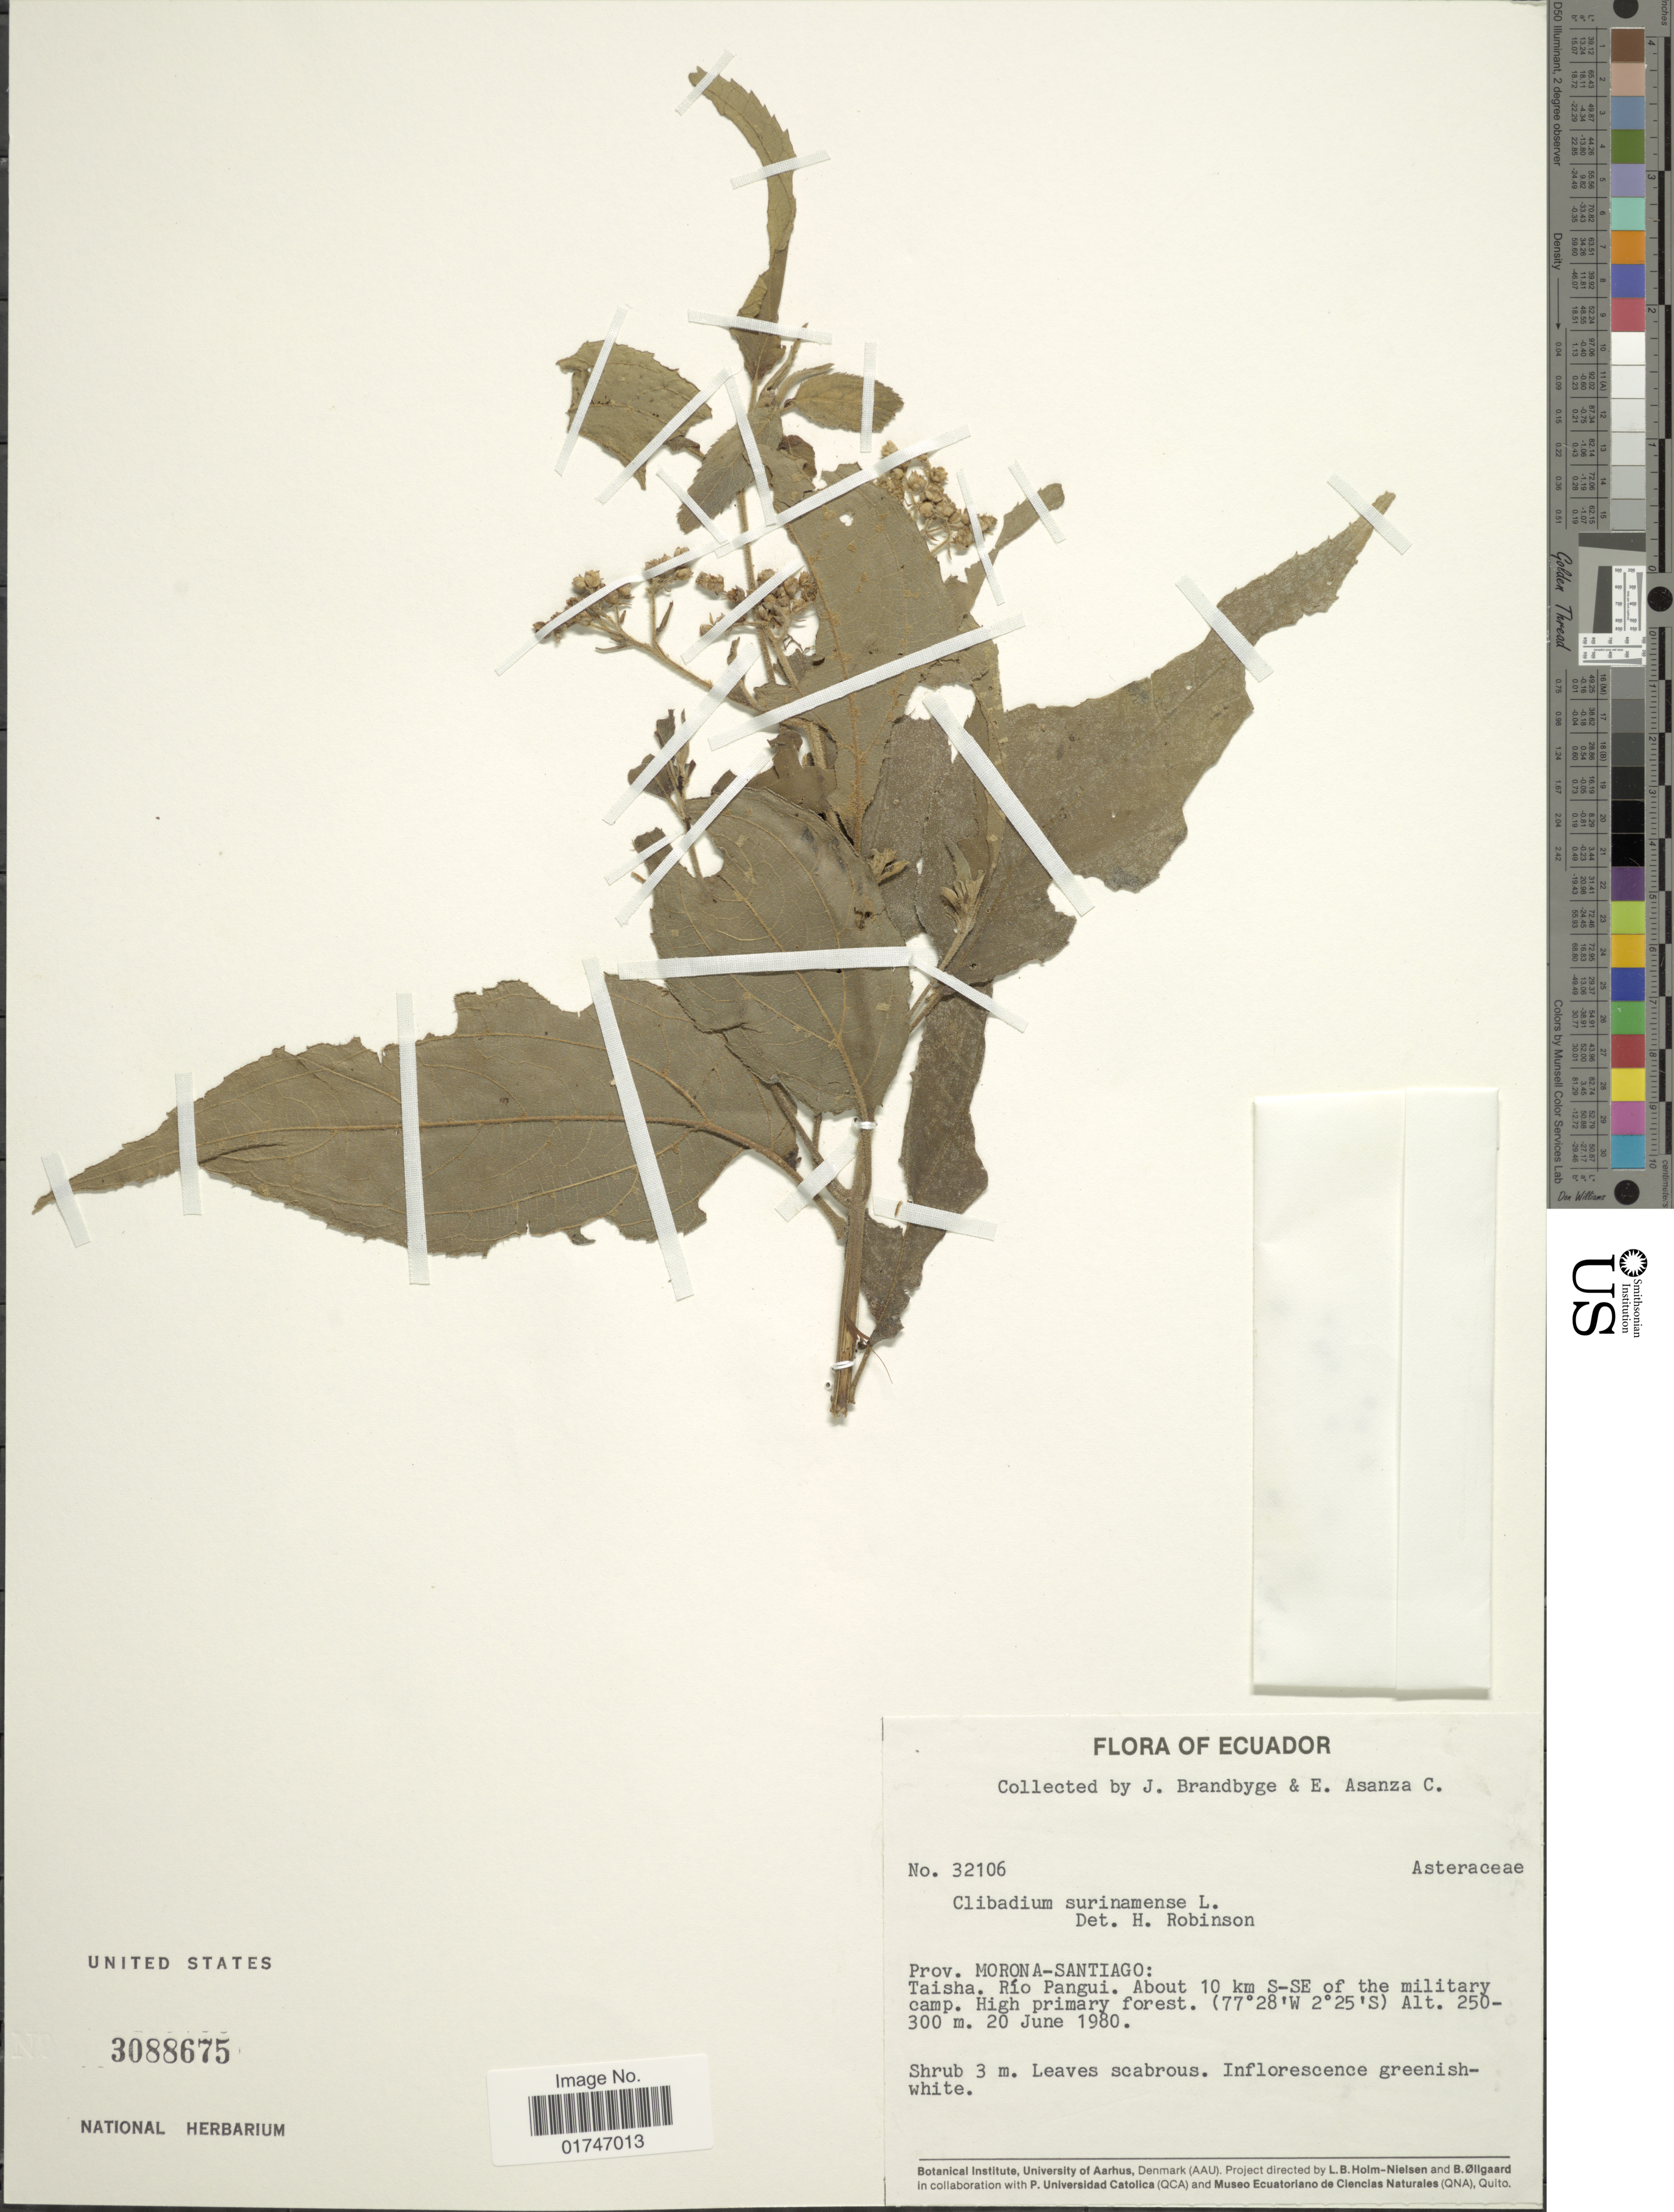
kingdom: Plantae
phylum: Tracheophyta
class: Magnoliopsida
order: Asterales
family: Asteraceae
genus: Clibadium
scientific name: Clibadium surinamense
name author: L.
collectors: J. Brandbyge & E. Asanza C.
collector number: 32106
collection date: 1980-06-20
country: Ecuador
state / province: Morona-Santiago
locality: Prov. Morona-Santiago: Taisha. Río Pangui. About 10 km S-SE of the military camp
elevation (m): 250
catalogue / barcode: US 3088675